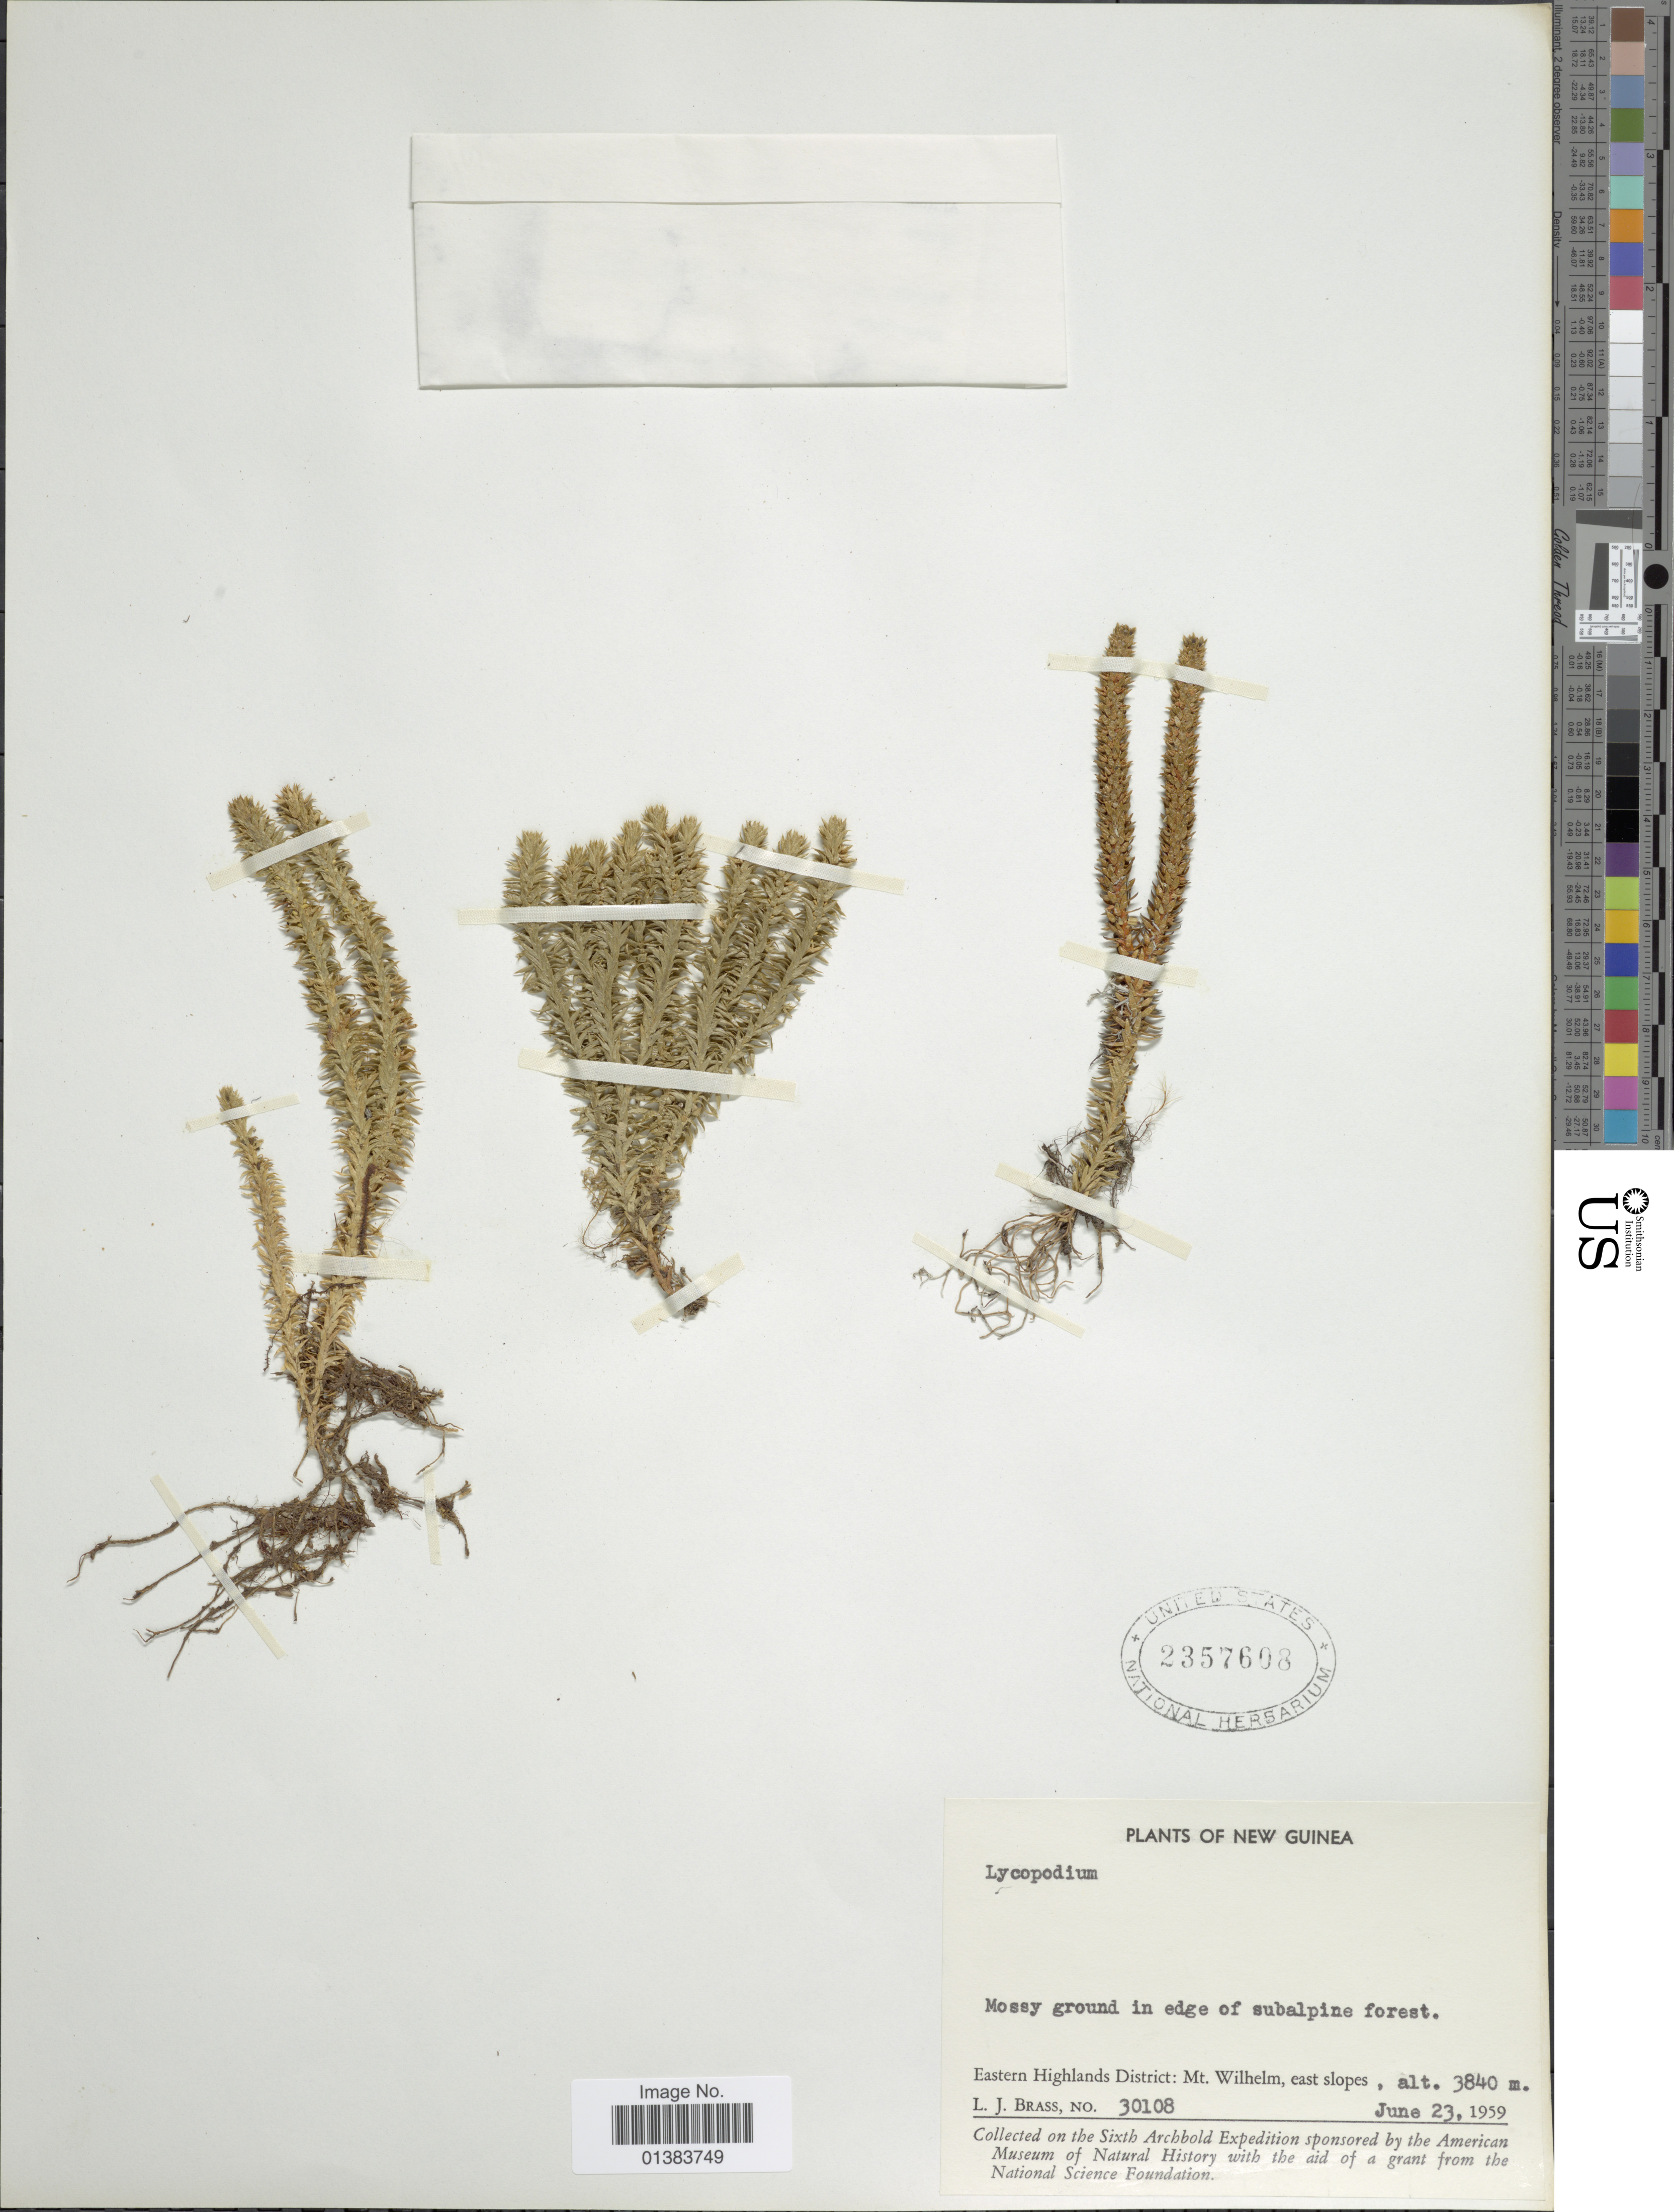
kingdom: Plantae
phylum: Tracheophyta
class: Lycopodiopsida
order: Lycopodiales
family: Lycopodiaceae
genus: Huperzia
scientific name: Huperzia selago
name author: (L.) Bernh. ex Schrank & Mart.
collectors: J. F. Barcelona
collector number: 30108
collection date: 1959-06-23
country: Papua New Guinea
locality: New Guinea. Eastern Highlands District: Mt. Wilhelm, east slopes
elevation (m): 3840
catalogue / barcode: US 2357608